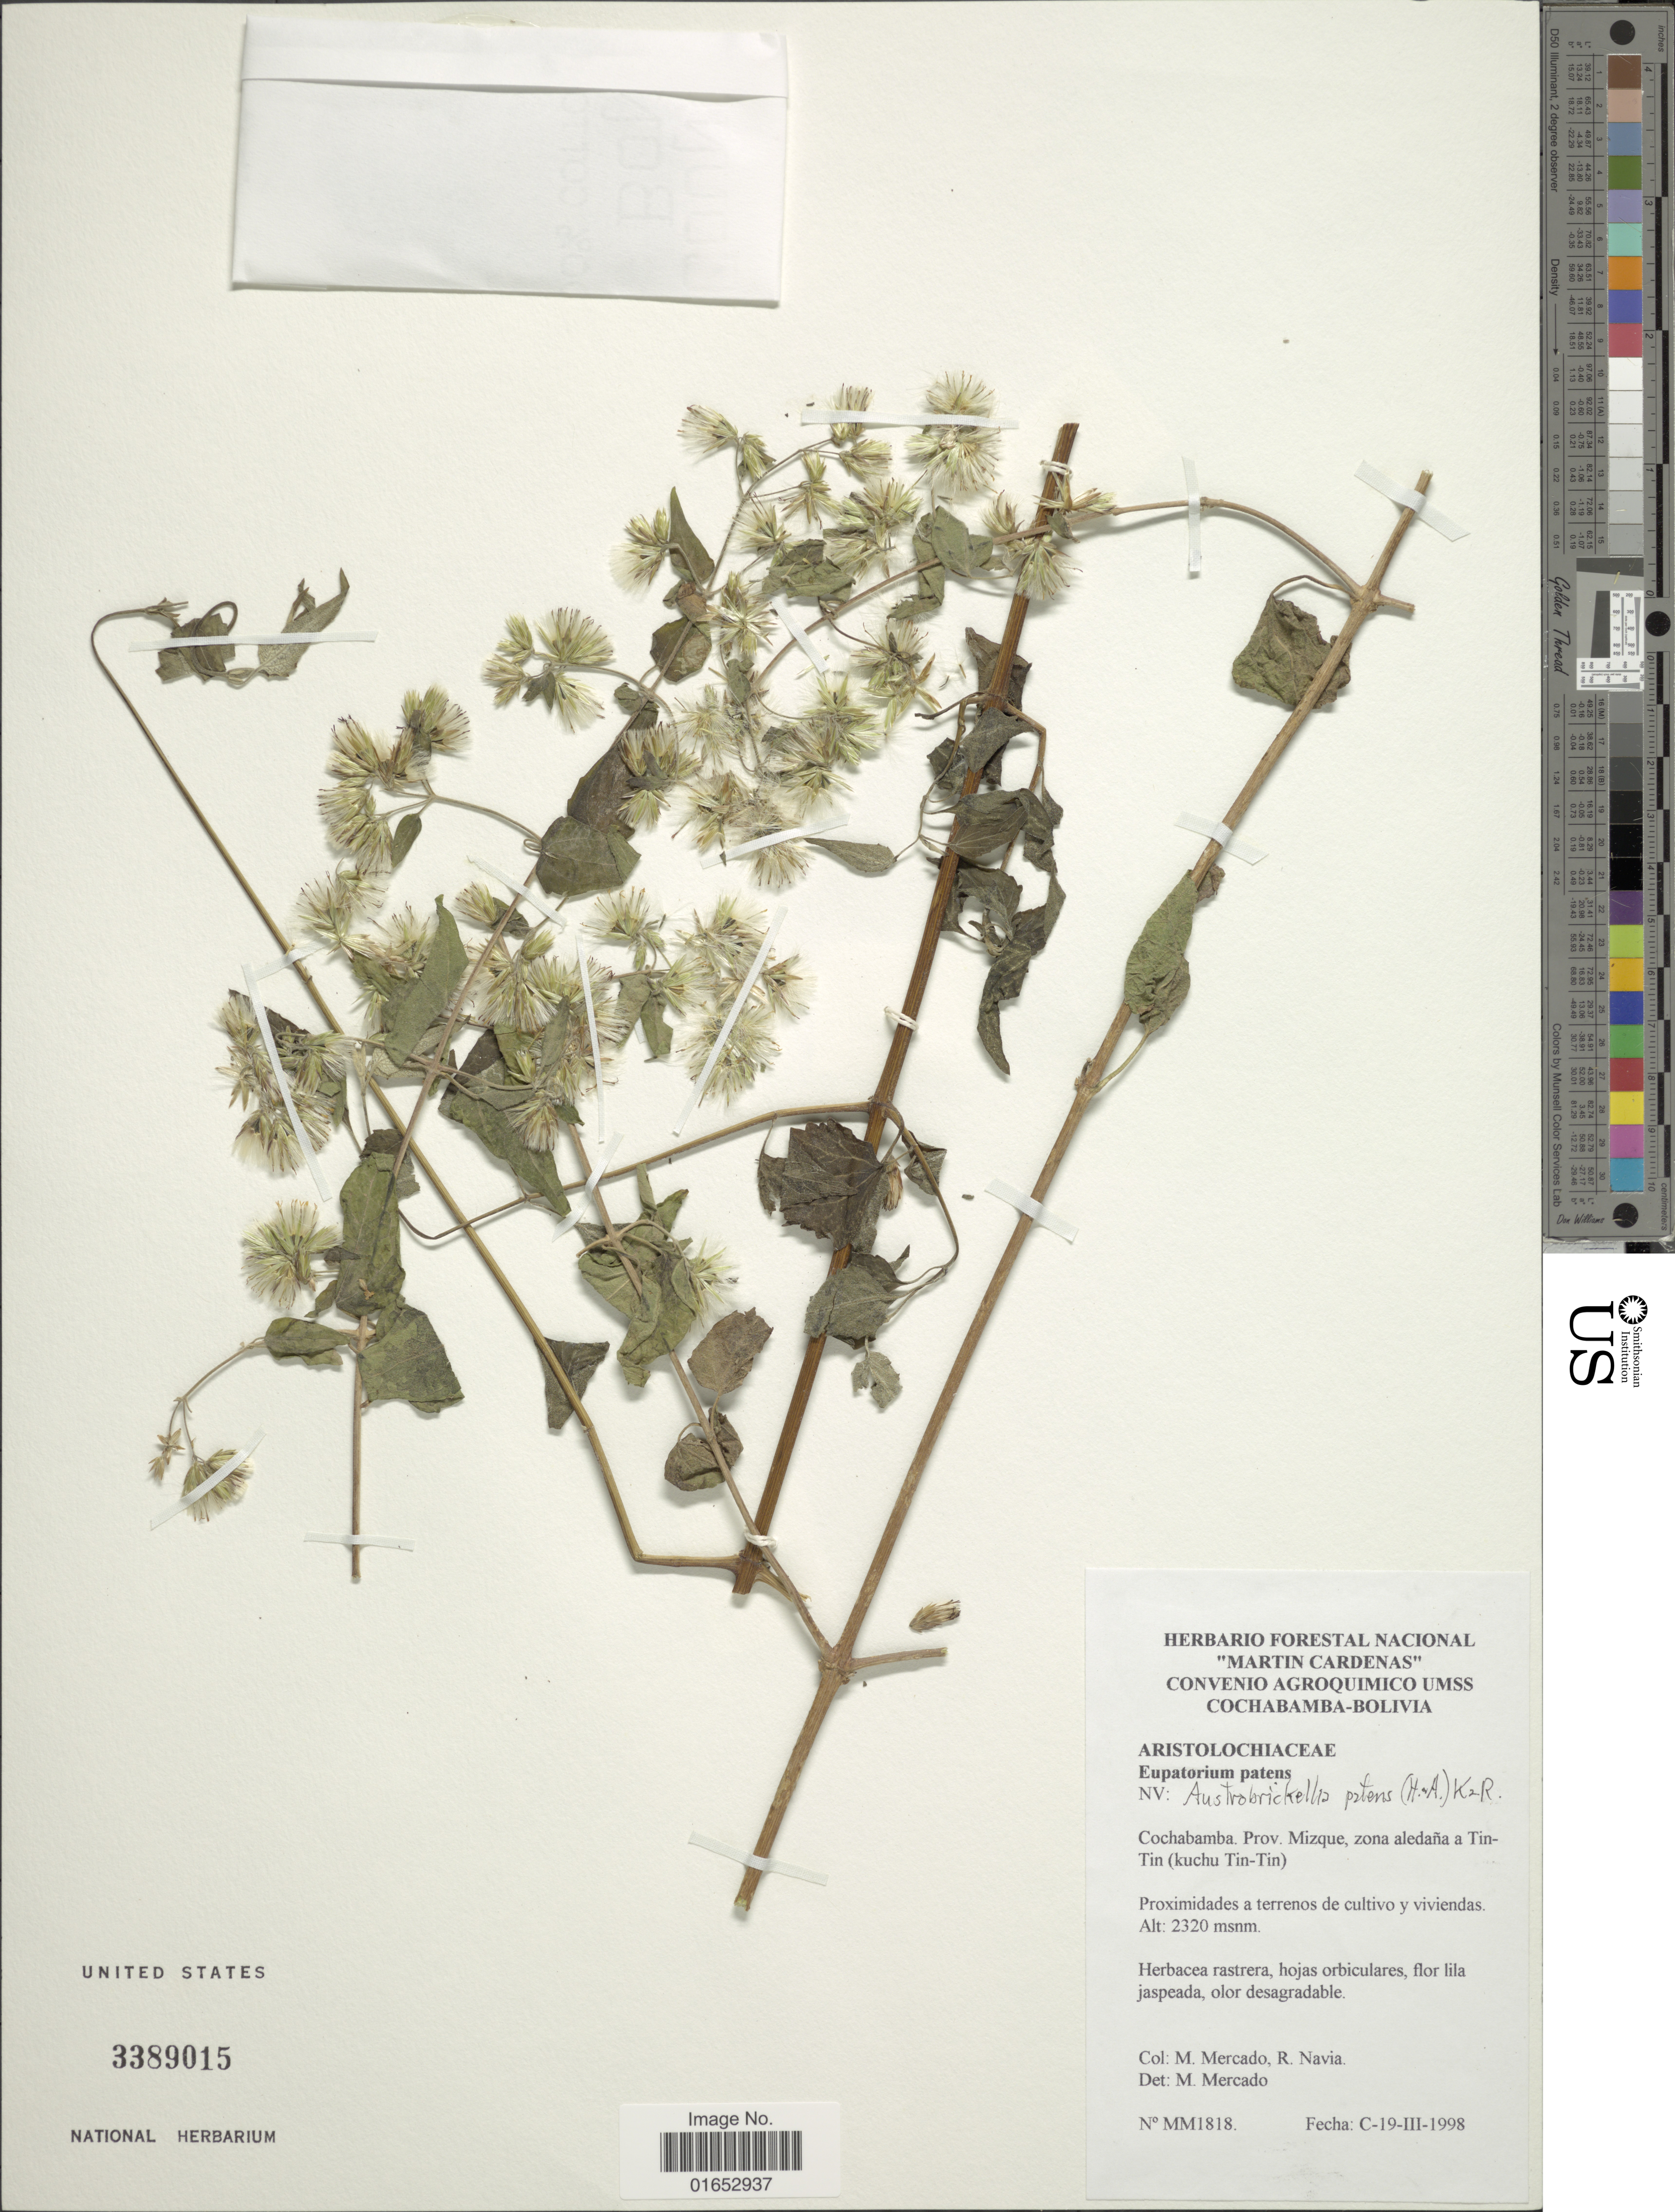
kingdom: Plantae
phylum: Tracheophyta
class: Magnoliopsida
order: Asterales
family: Asteraceae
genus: Austrobrickellia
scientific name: Austrobrickellia patens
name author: (D. Don ex Hook. & Arn.) R.M. King & H. Rob.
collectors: M. Mercado & R. Fernández Navia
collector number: MM1818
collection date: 1998-03-19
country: Bolivia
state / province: Cochabamba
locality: Prov. Mizque, zona aledaña a Tin-Tin (kuchu Tin-Tin)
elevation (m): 2320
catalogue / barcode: US 3389015